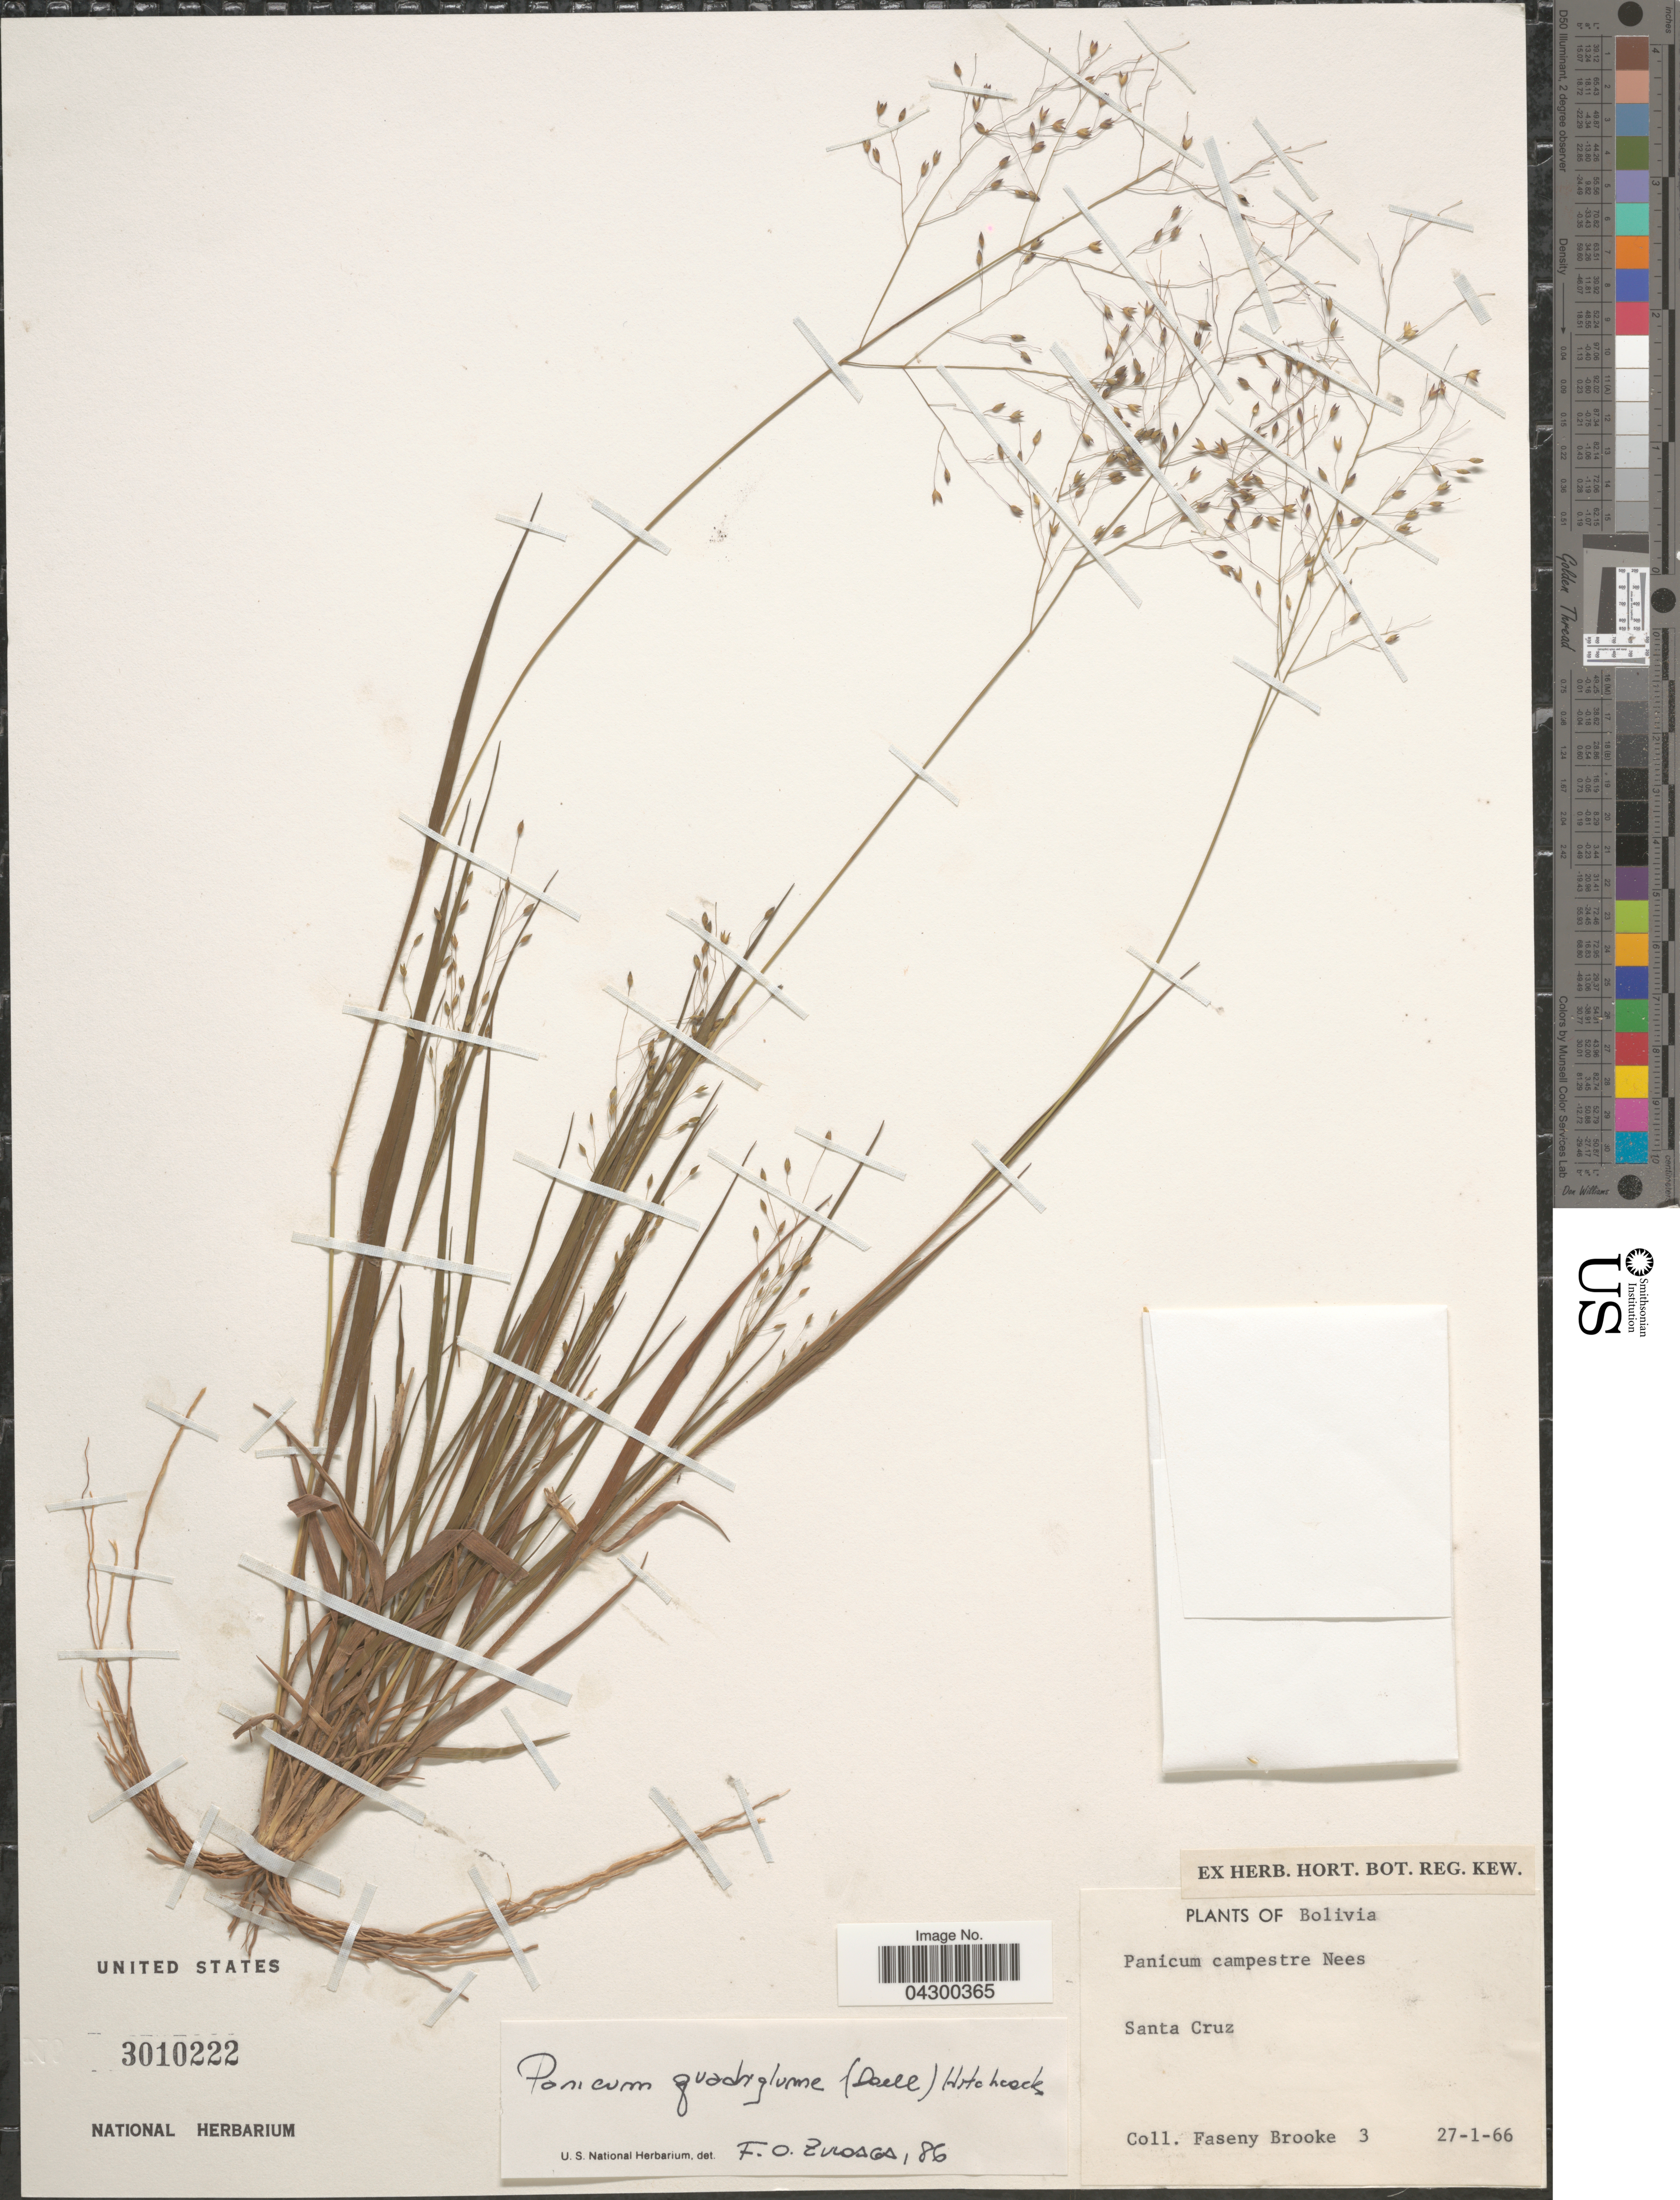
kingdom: Plantae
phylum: Tracheophyta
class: Liliopsida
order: Poales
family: Poaceae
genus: Panicum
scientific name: Panicum quadriglume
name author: (Döll) Hitchc.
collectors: F. Brooke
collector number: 3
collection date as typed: Transcribed d/m/y: 27/1/66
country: Bolivia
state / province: Santa Cruz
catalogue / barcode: US 3010222